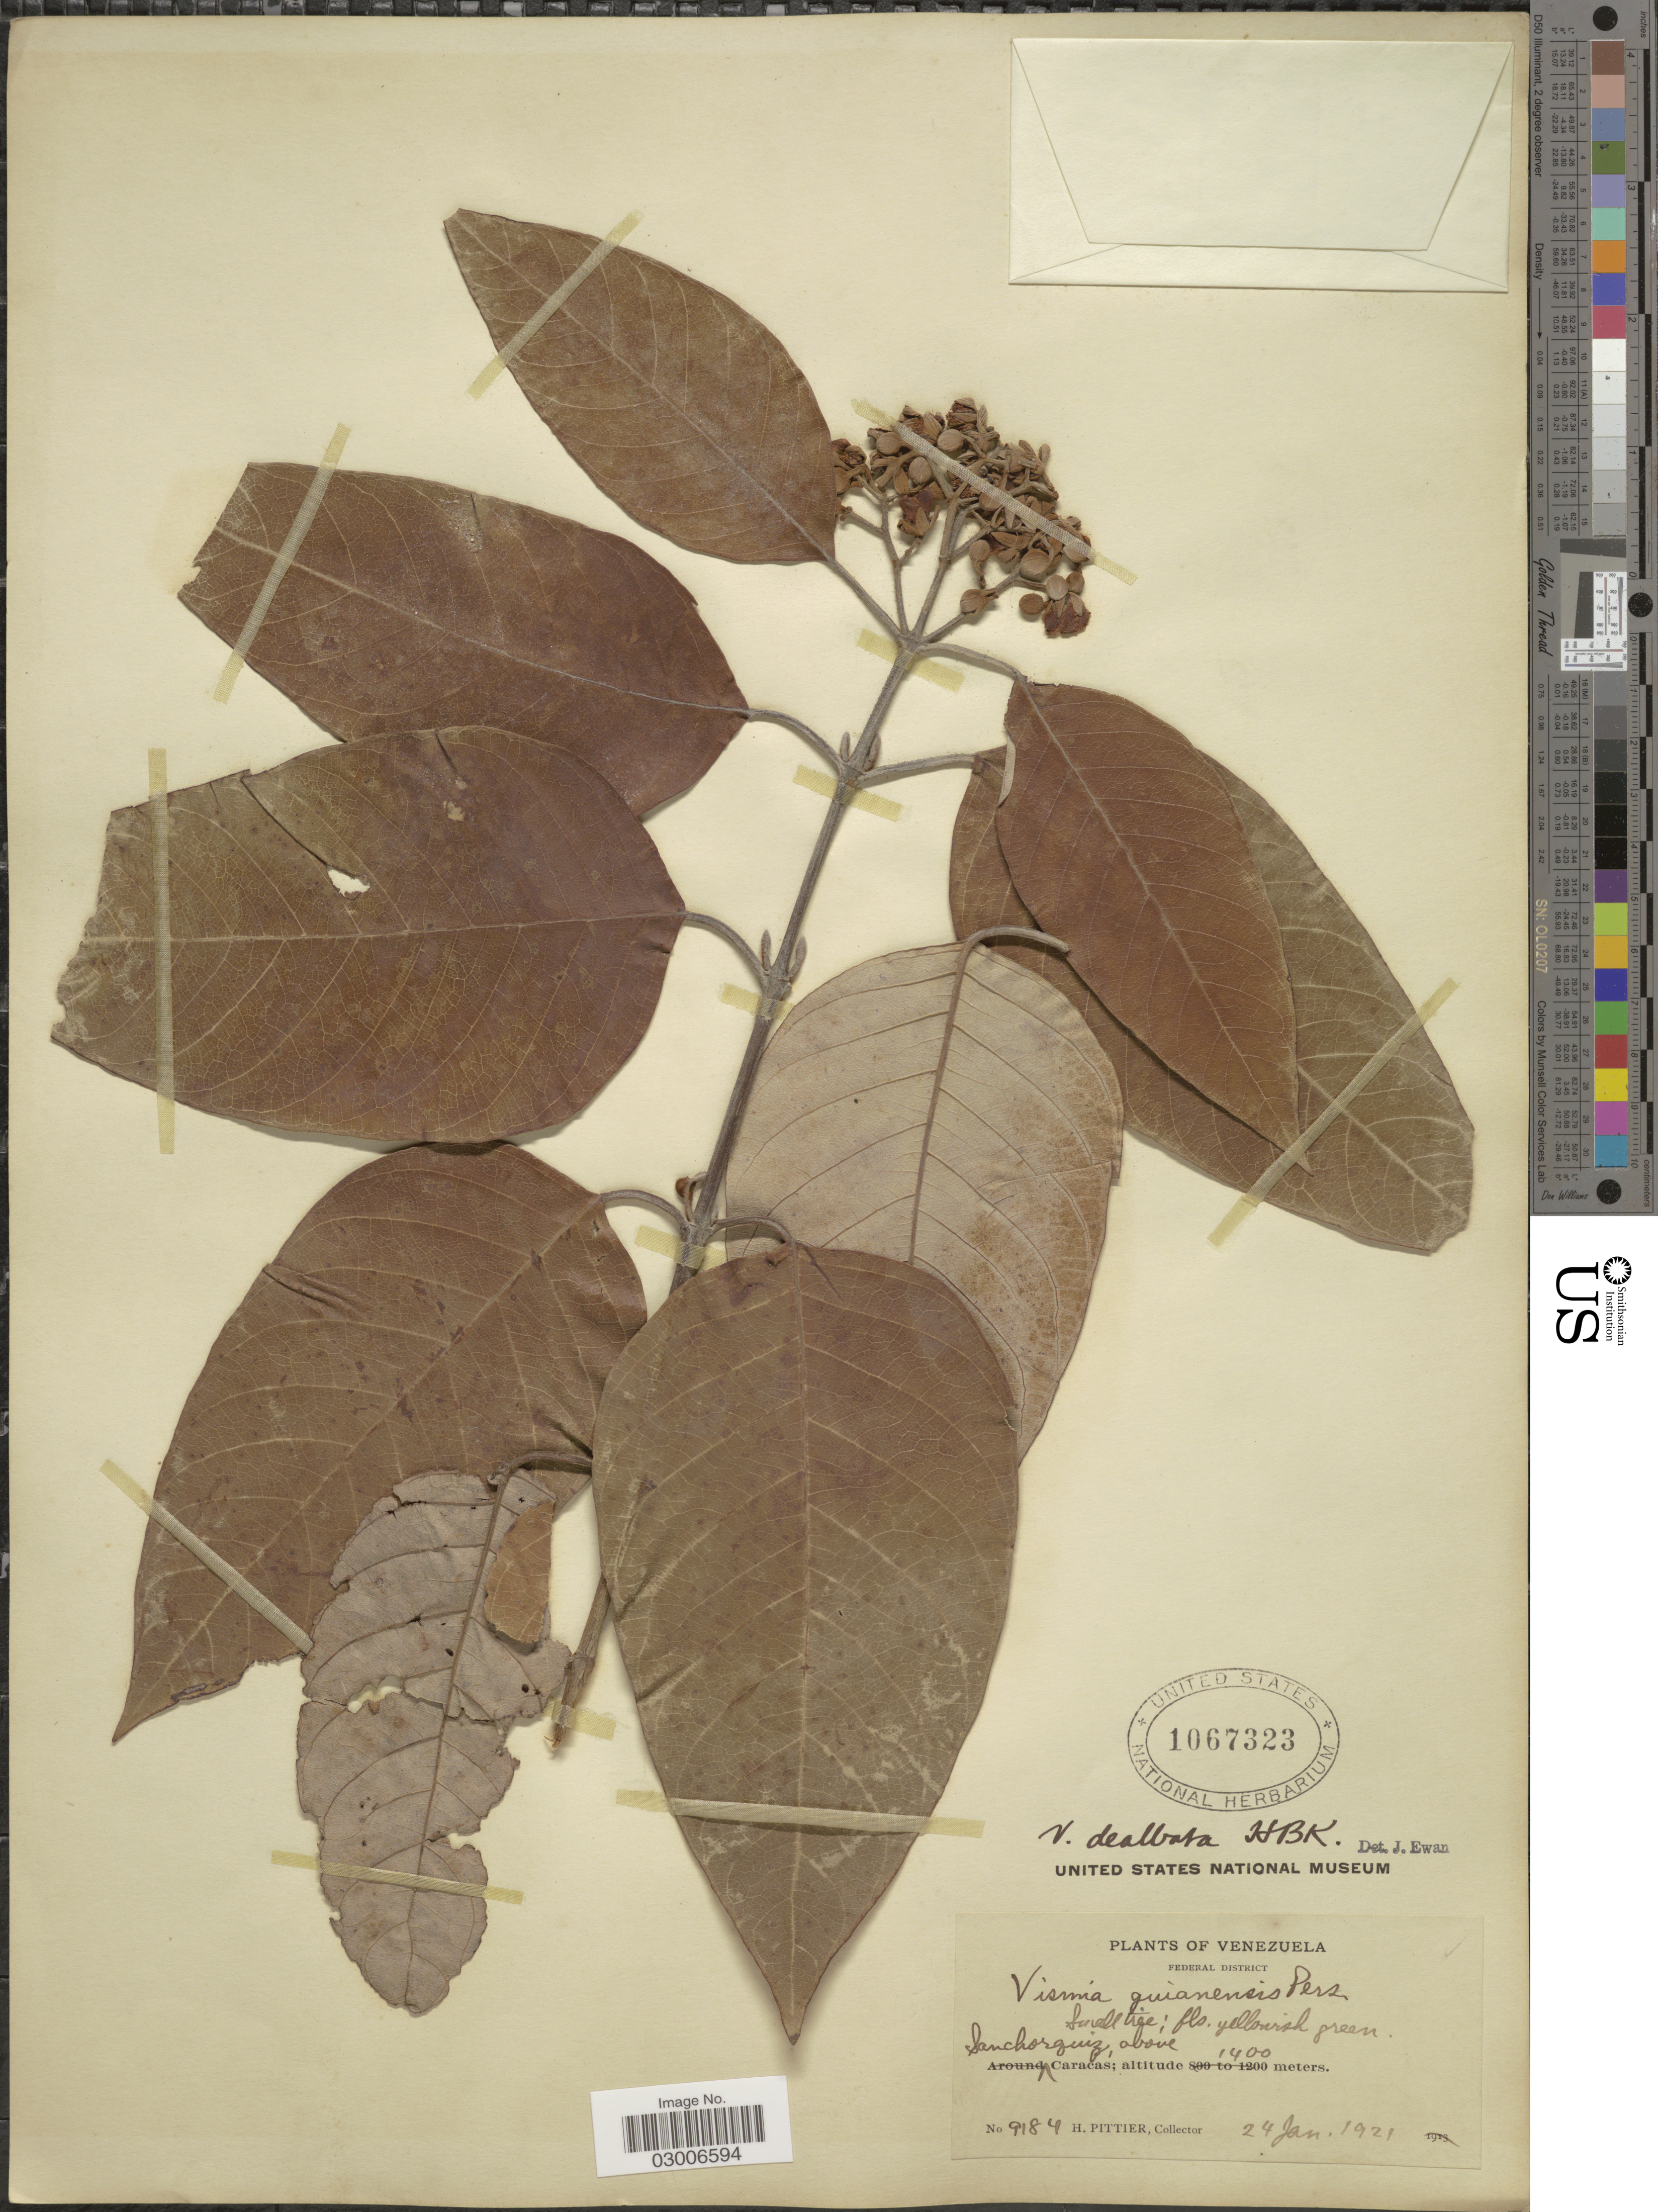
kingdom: Plantae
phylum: Tracheophyta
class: Magnoliopsida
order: Malpighiales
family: Hypericaceae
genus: Vismia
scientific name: Vismia baccifera subsp. dealbata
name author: (Kunth) Ewan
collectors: H. F. Pittier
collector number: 9184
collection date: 1921-01-24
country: Venezuela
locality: Federal District, Sanchorquiz, above Caracas.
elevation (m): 1400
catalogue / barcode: US 1067323